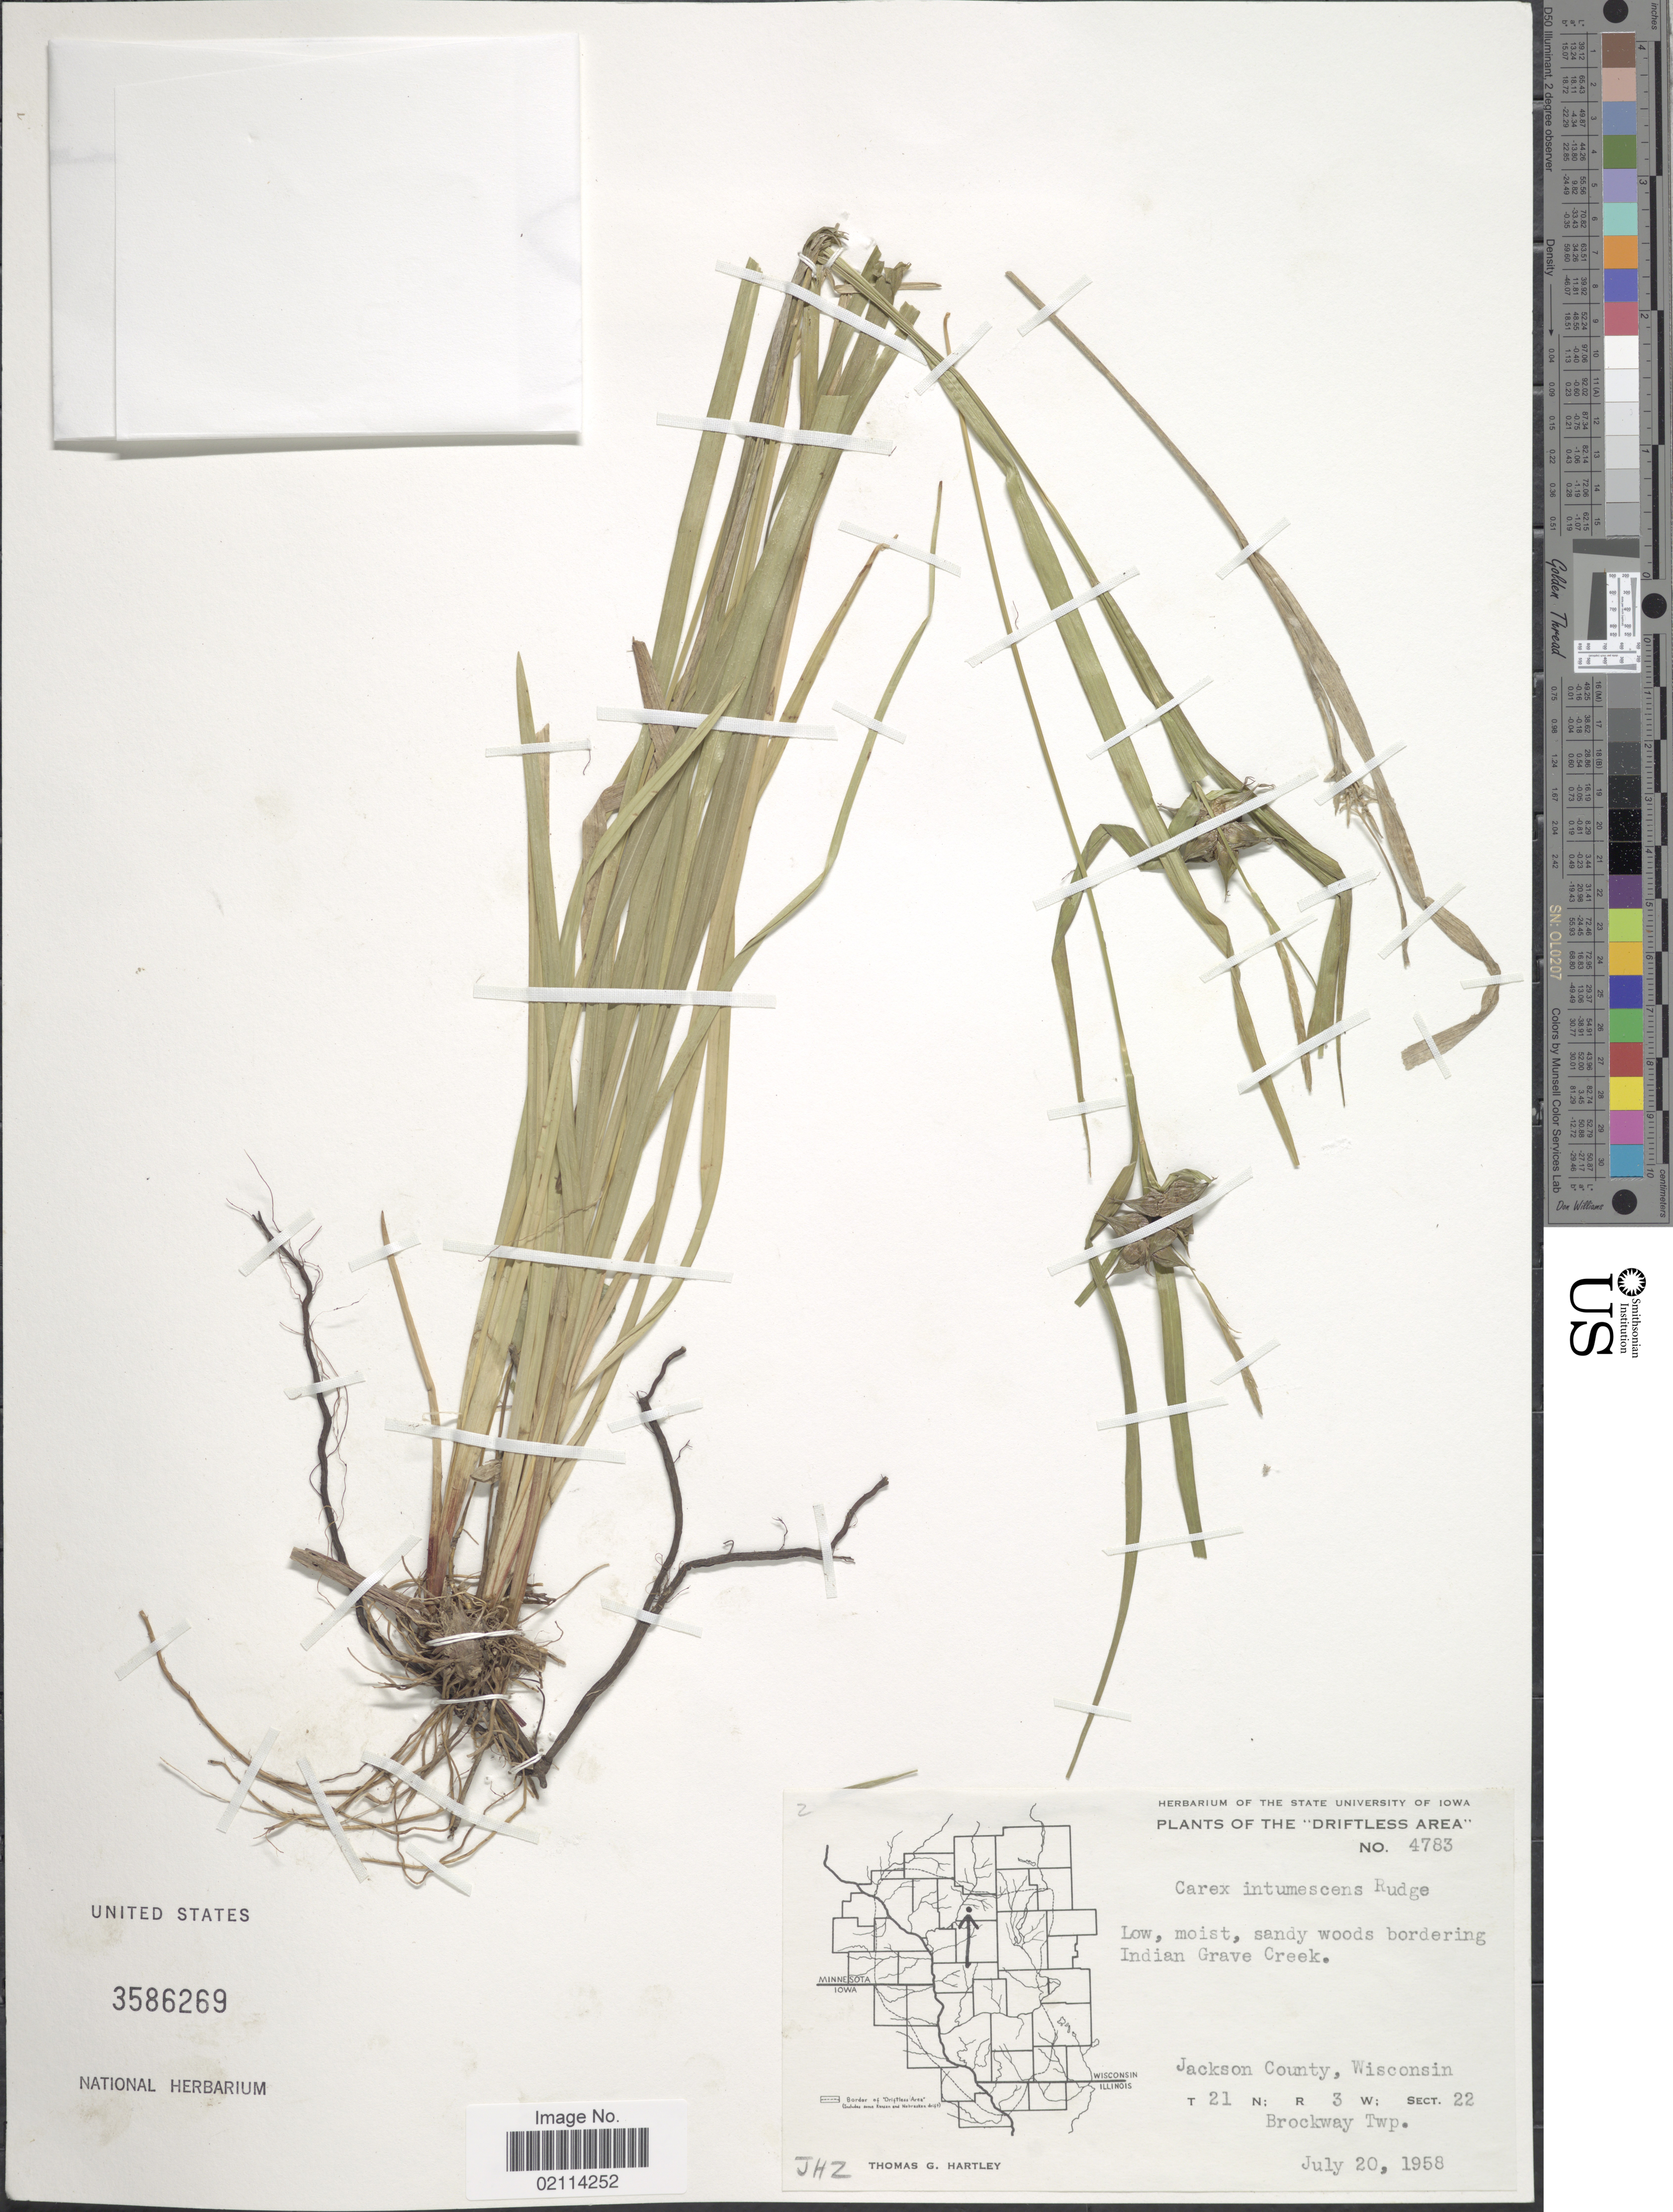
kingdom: Plantae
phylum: Tracheophyta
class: Liliopsida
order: Poales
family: Cyperaceae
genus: Carex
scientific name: Carex intumescens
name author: Rudge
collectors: T. G. Hartley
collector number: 4783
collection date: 1958-07-20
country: United States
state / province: Wisconsin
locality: The "Driftless Area", Low, moist, sandy woods bordering Indian Grave Creek, Jackson County, T21N: R3W: Sect. 22, Brockway Twp.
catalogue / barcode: US 3586269